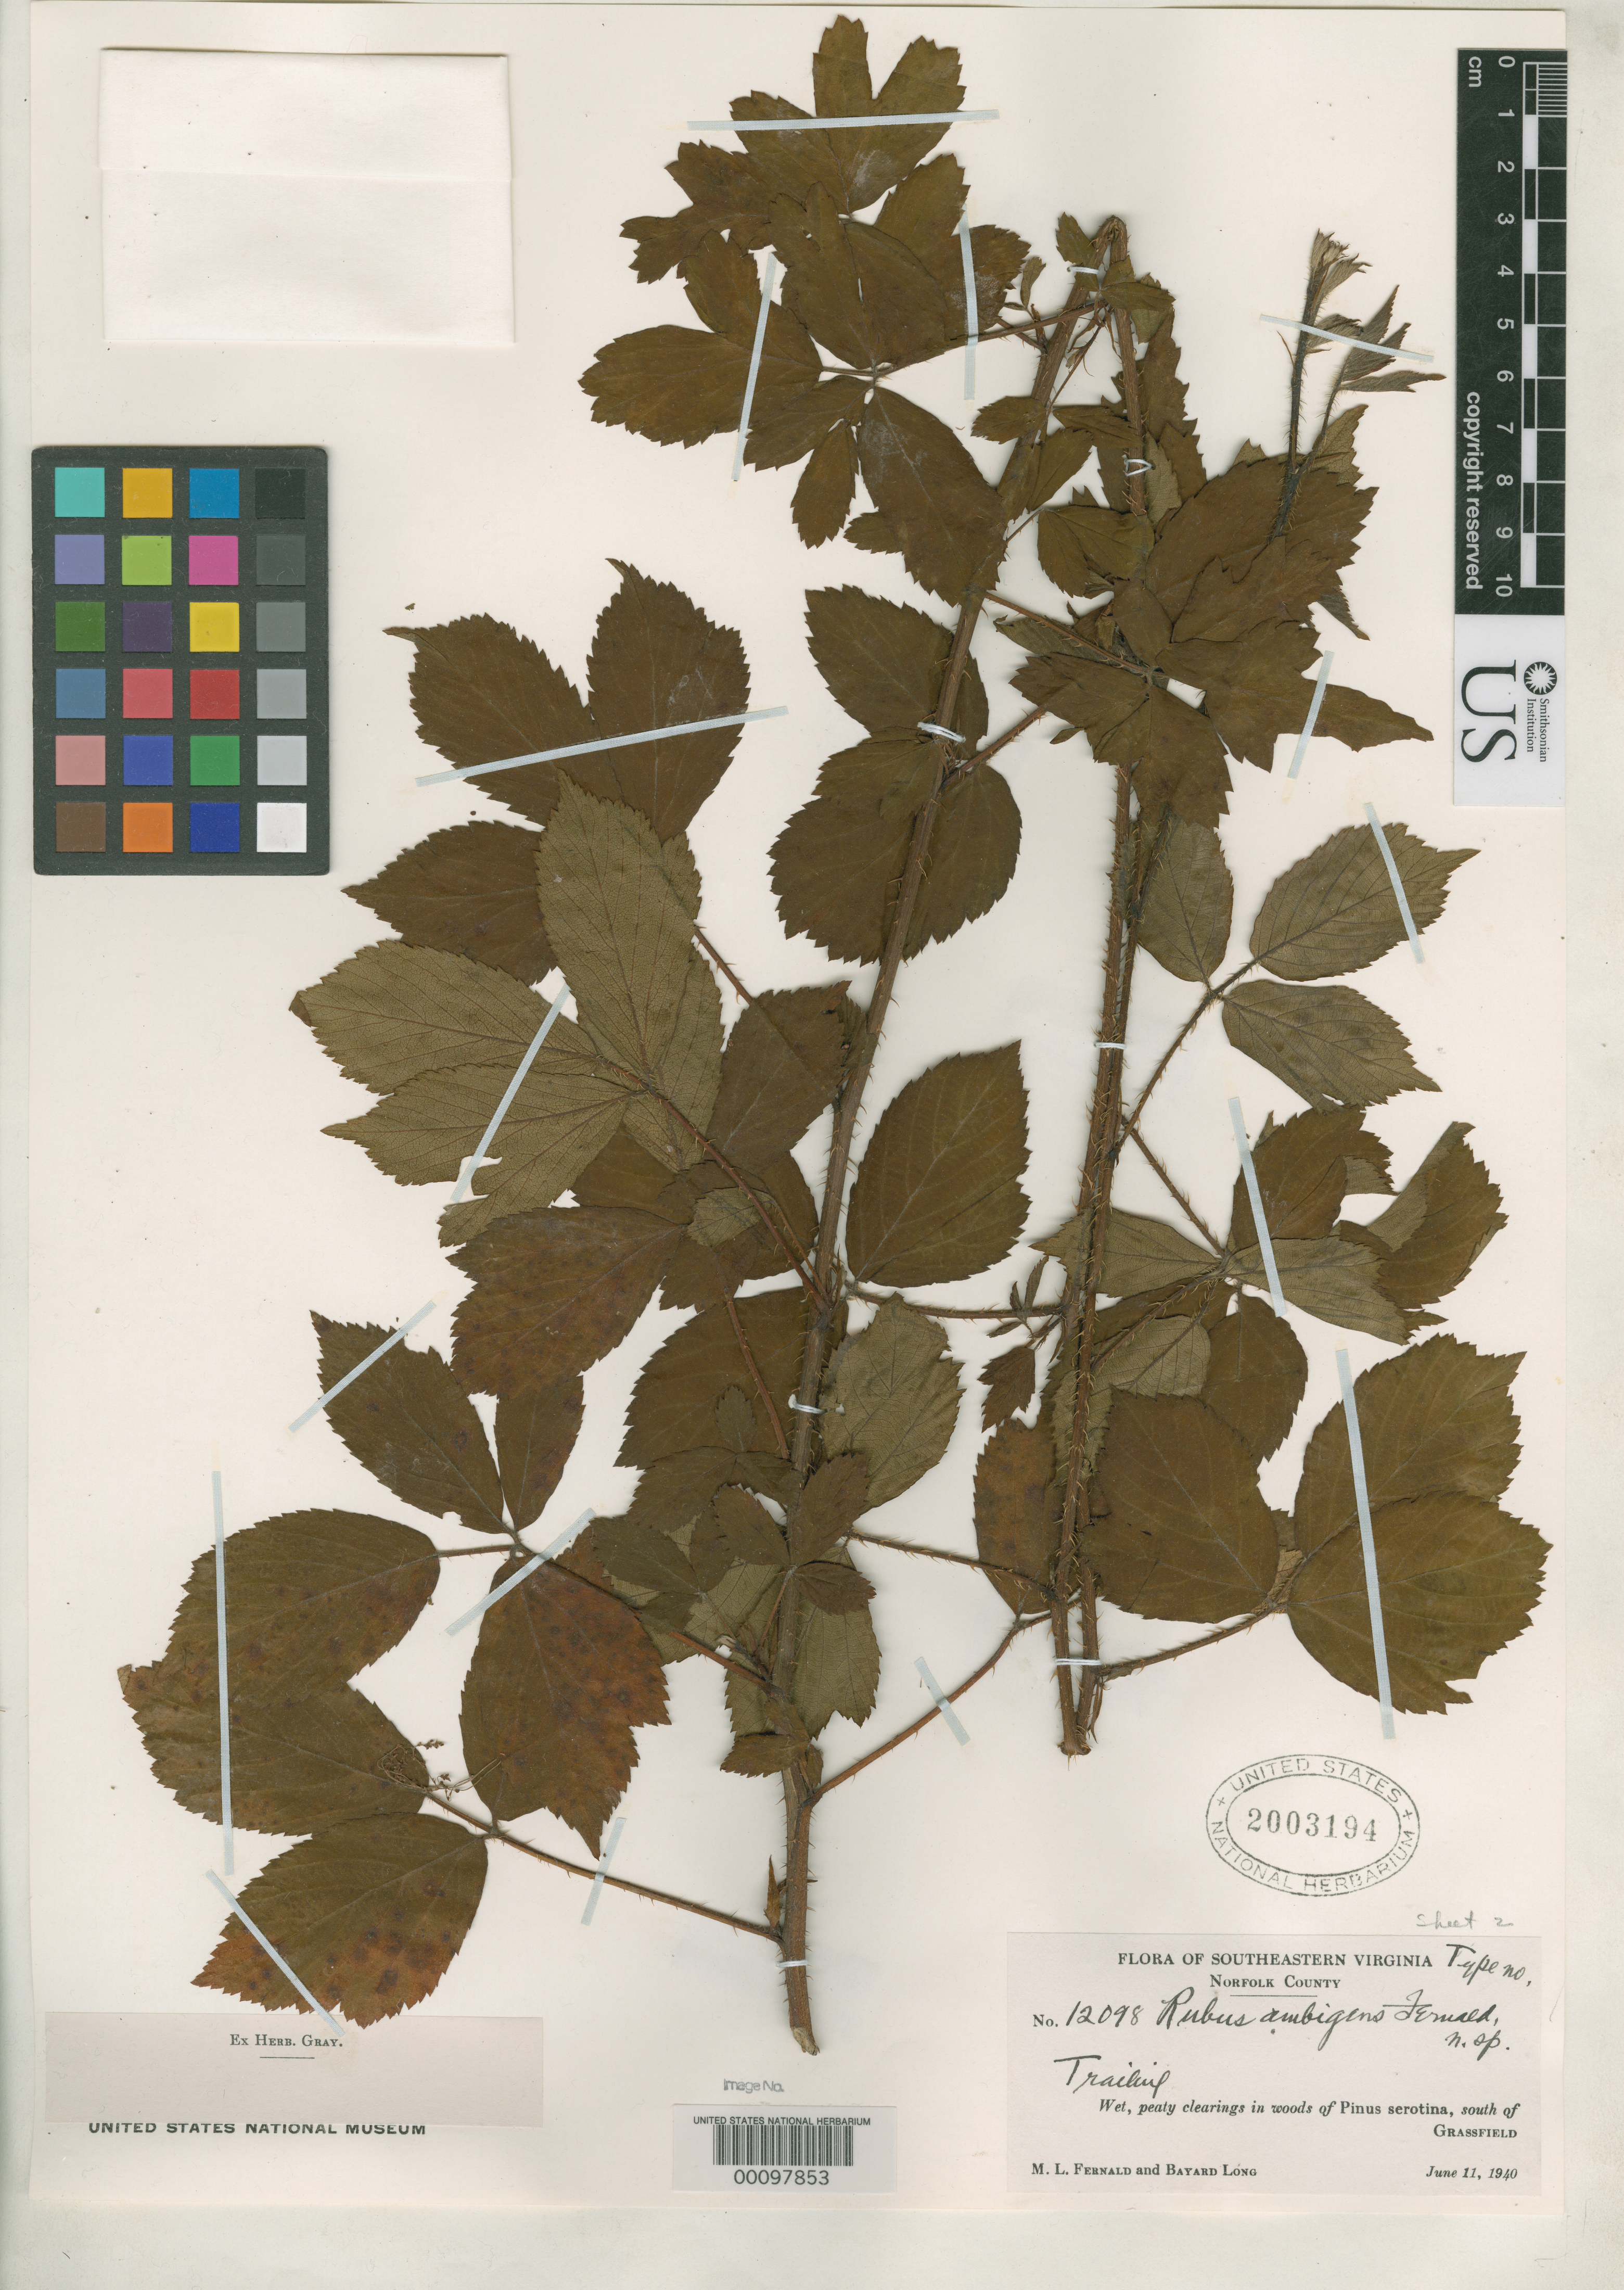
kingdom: Plantae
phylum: Tracheophyta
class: Magnoliopsida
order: Rosales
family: Rosaceae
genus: Rubus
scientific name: Rubus ambigens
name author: Fernald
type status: Isotype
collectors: M. L. Fernald & B. H. Long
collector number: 12098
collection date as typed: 11 Jun 1940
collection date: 1940-06-11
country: United States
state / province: Virginia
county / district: City of Norfolk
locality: S of Grassfield.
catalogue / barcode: US 2003194